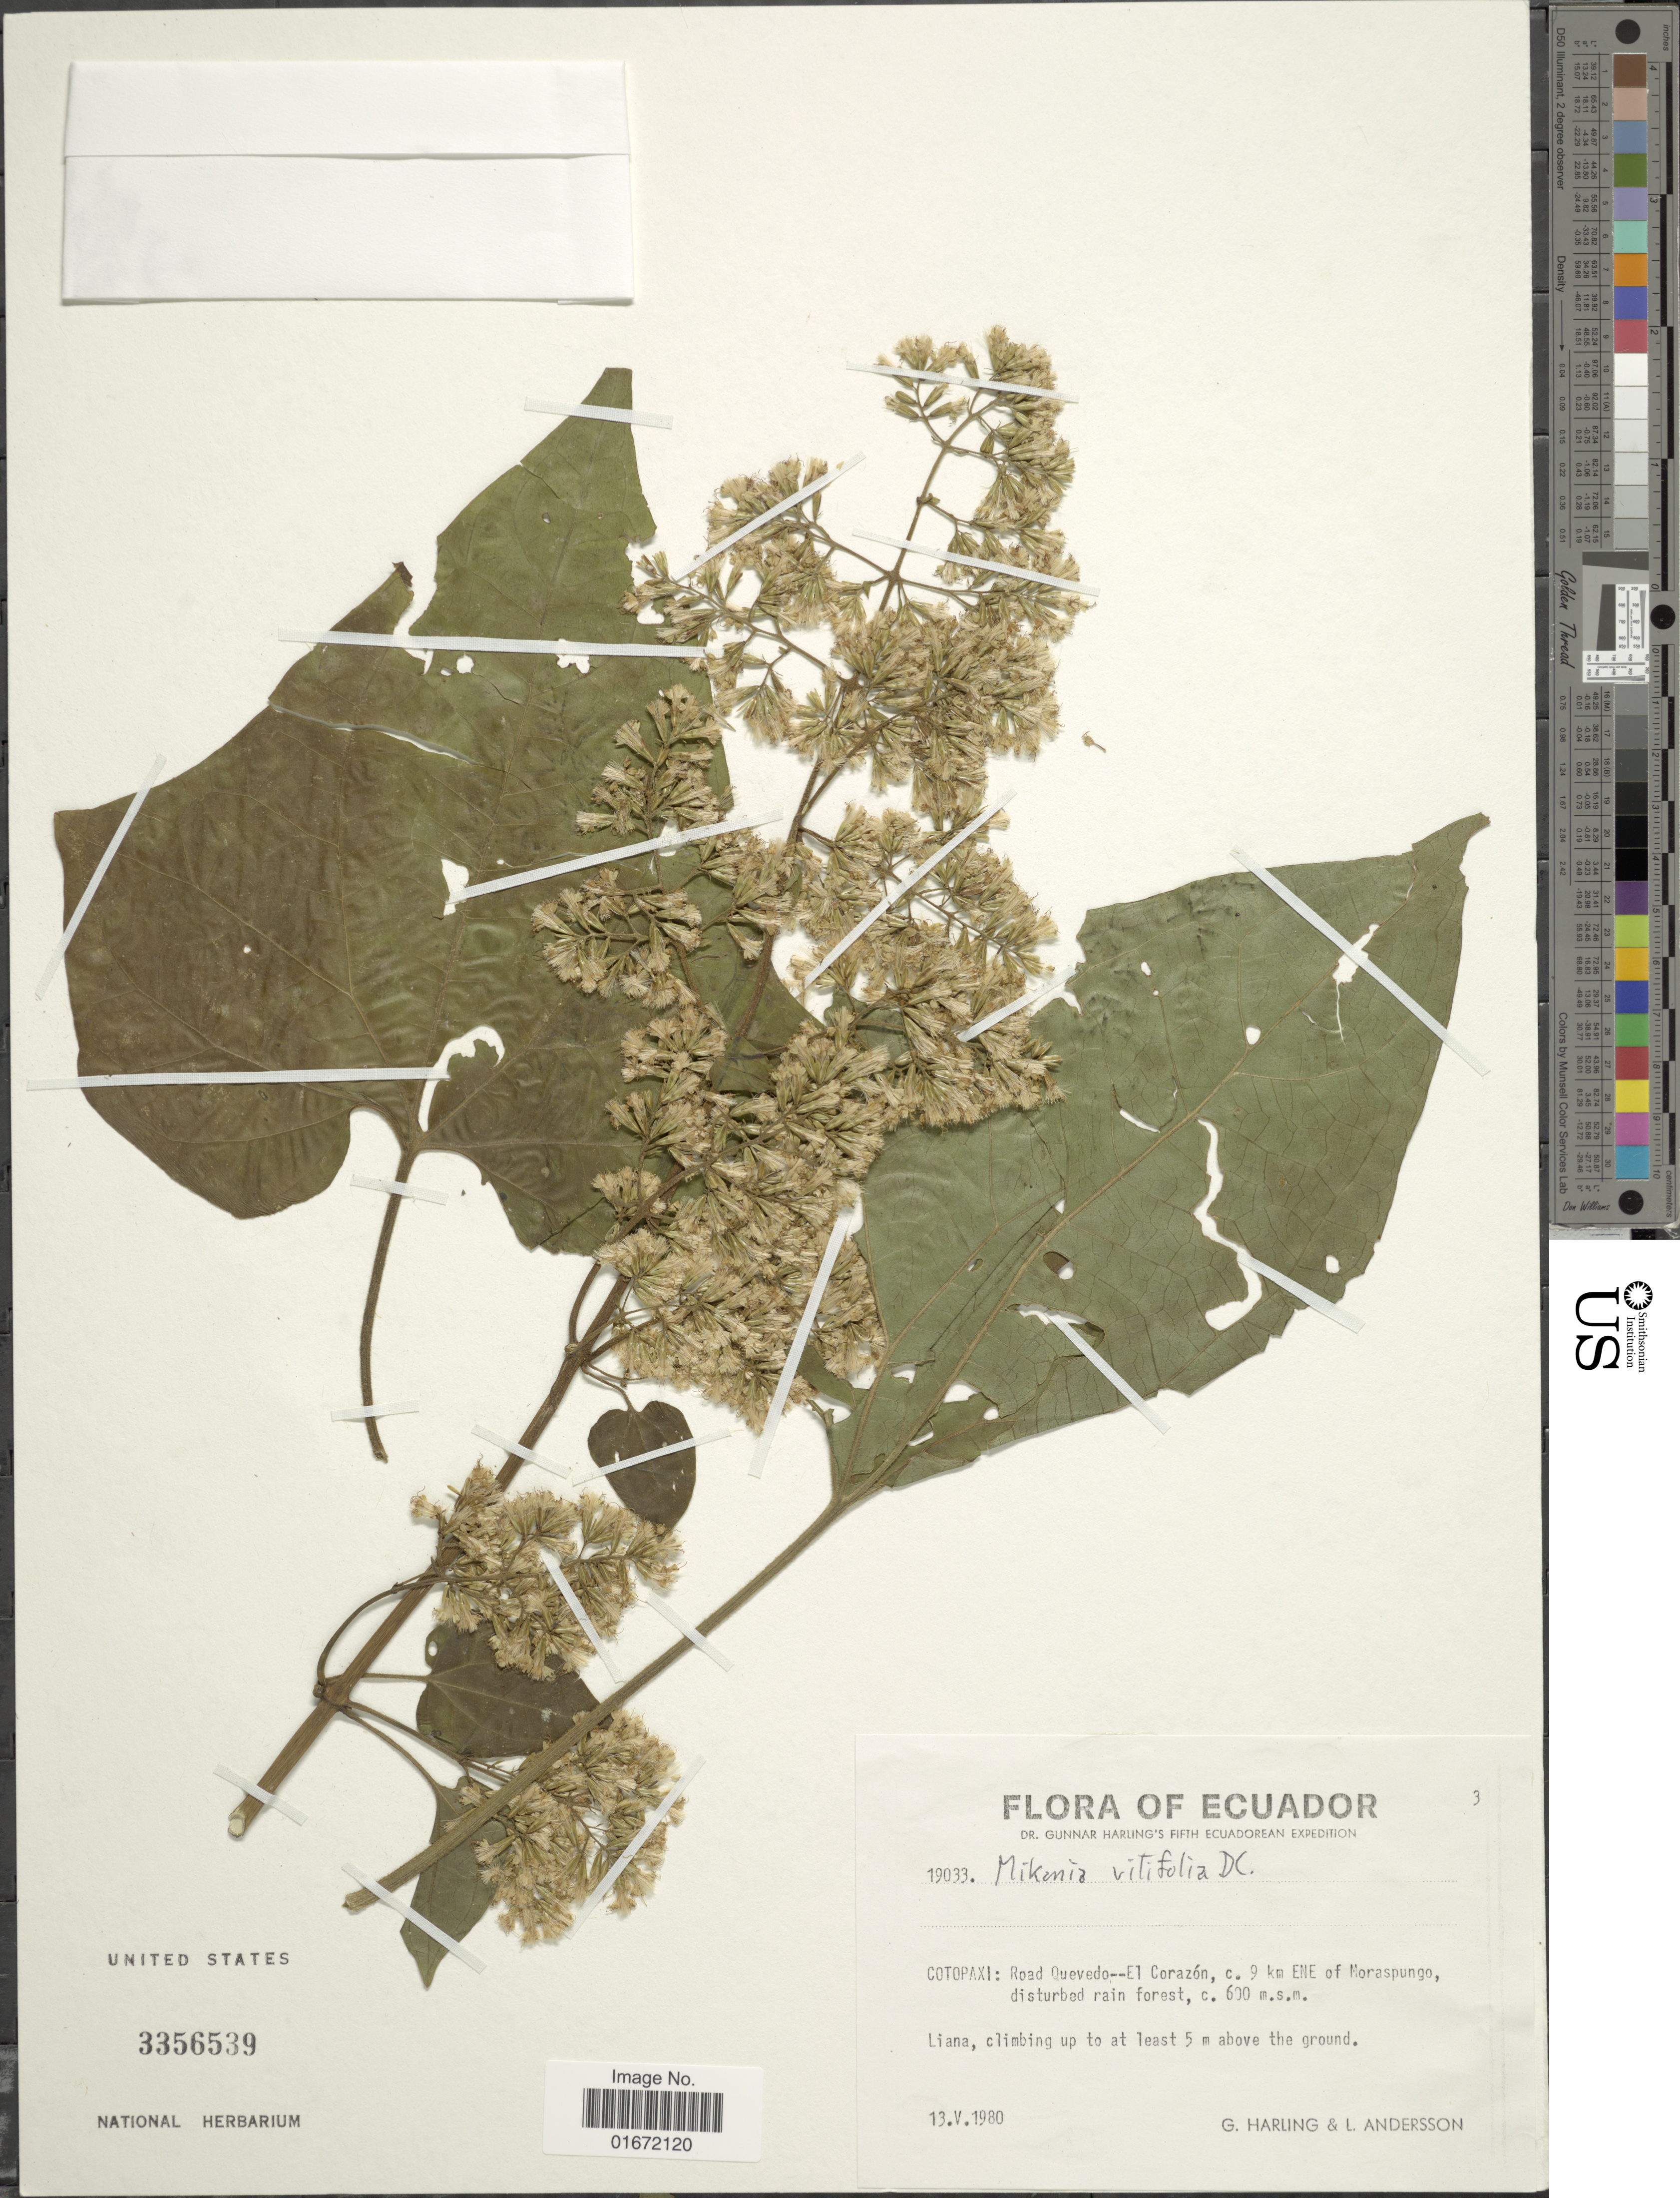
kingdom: Plantae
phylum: Tracheophyta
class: Magnoliopsida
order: Asterales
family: Asteraceae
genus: Mikania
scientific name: Mikania vitifolia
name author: DC.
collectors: G. Harling & L. Andersson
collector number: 19033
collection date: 1980-05-13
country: Ecuador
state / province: Cotopaxi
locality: Cotopaxi: Road Quevedo -- El Corazón, c. 9 km ENE of Noraspungo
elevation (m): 600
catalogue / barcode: US 3356539